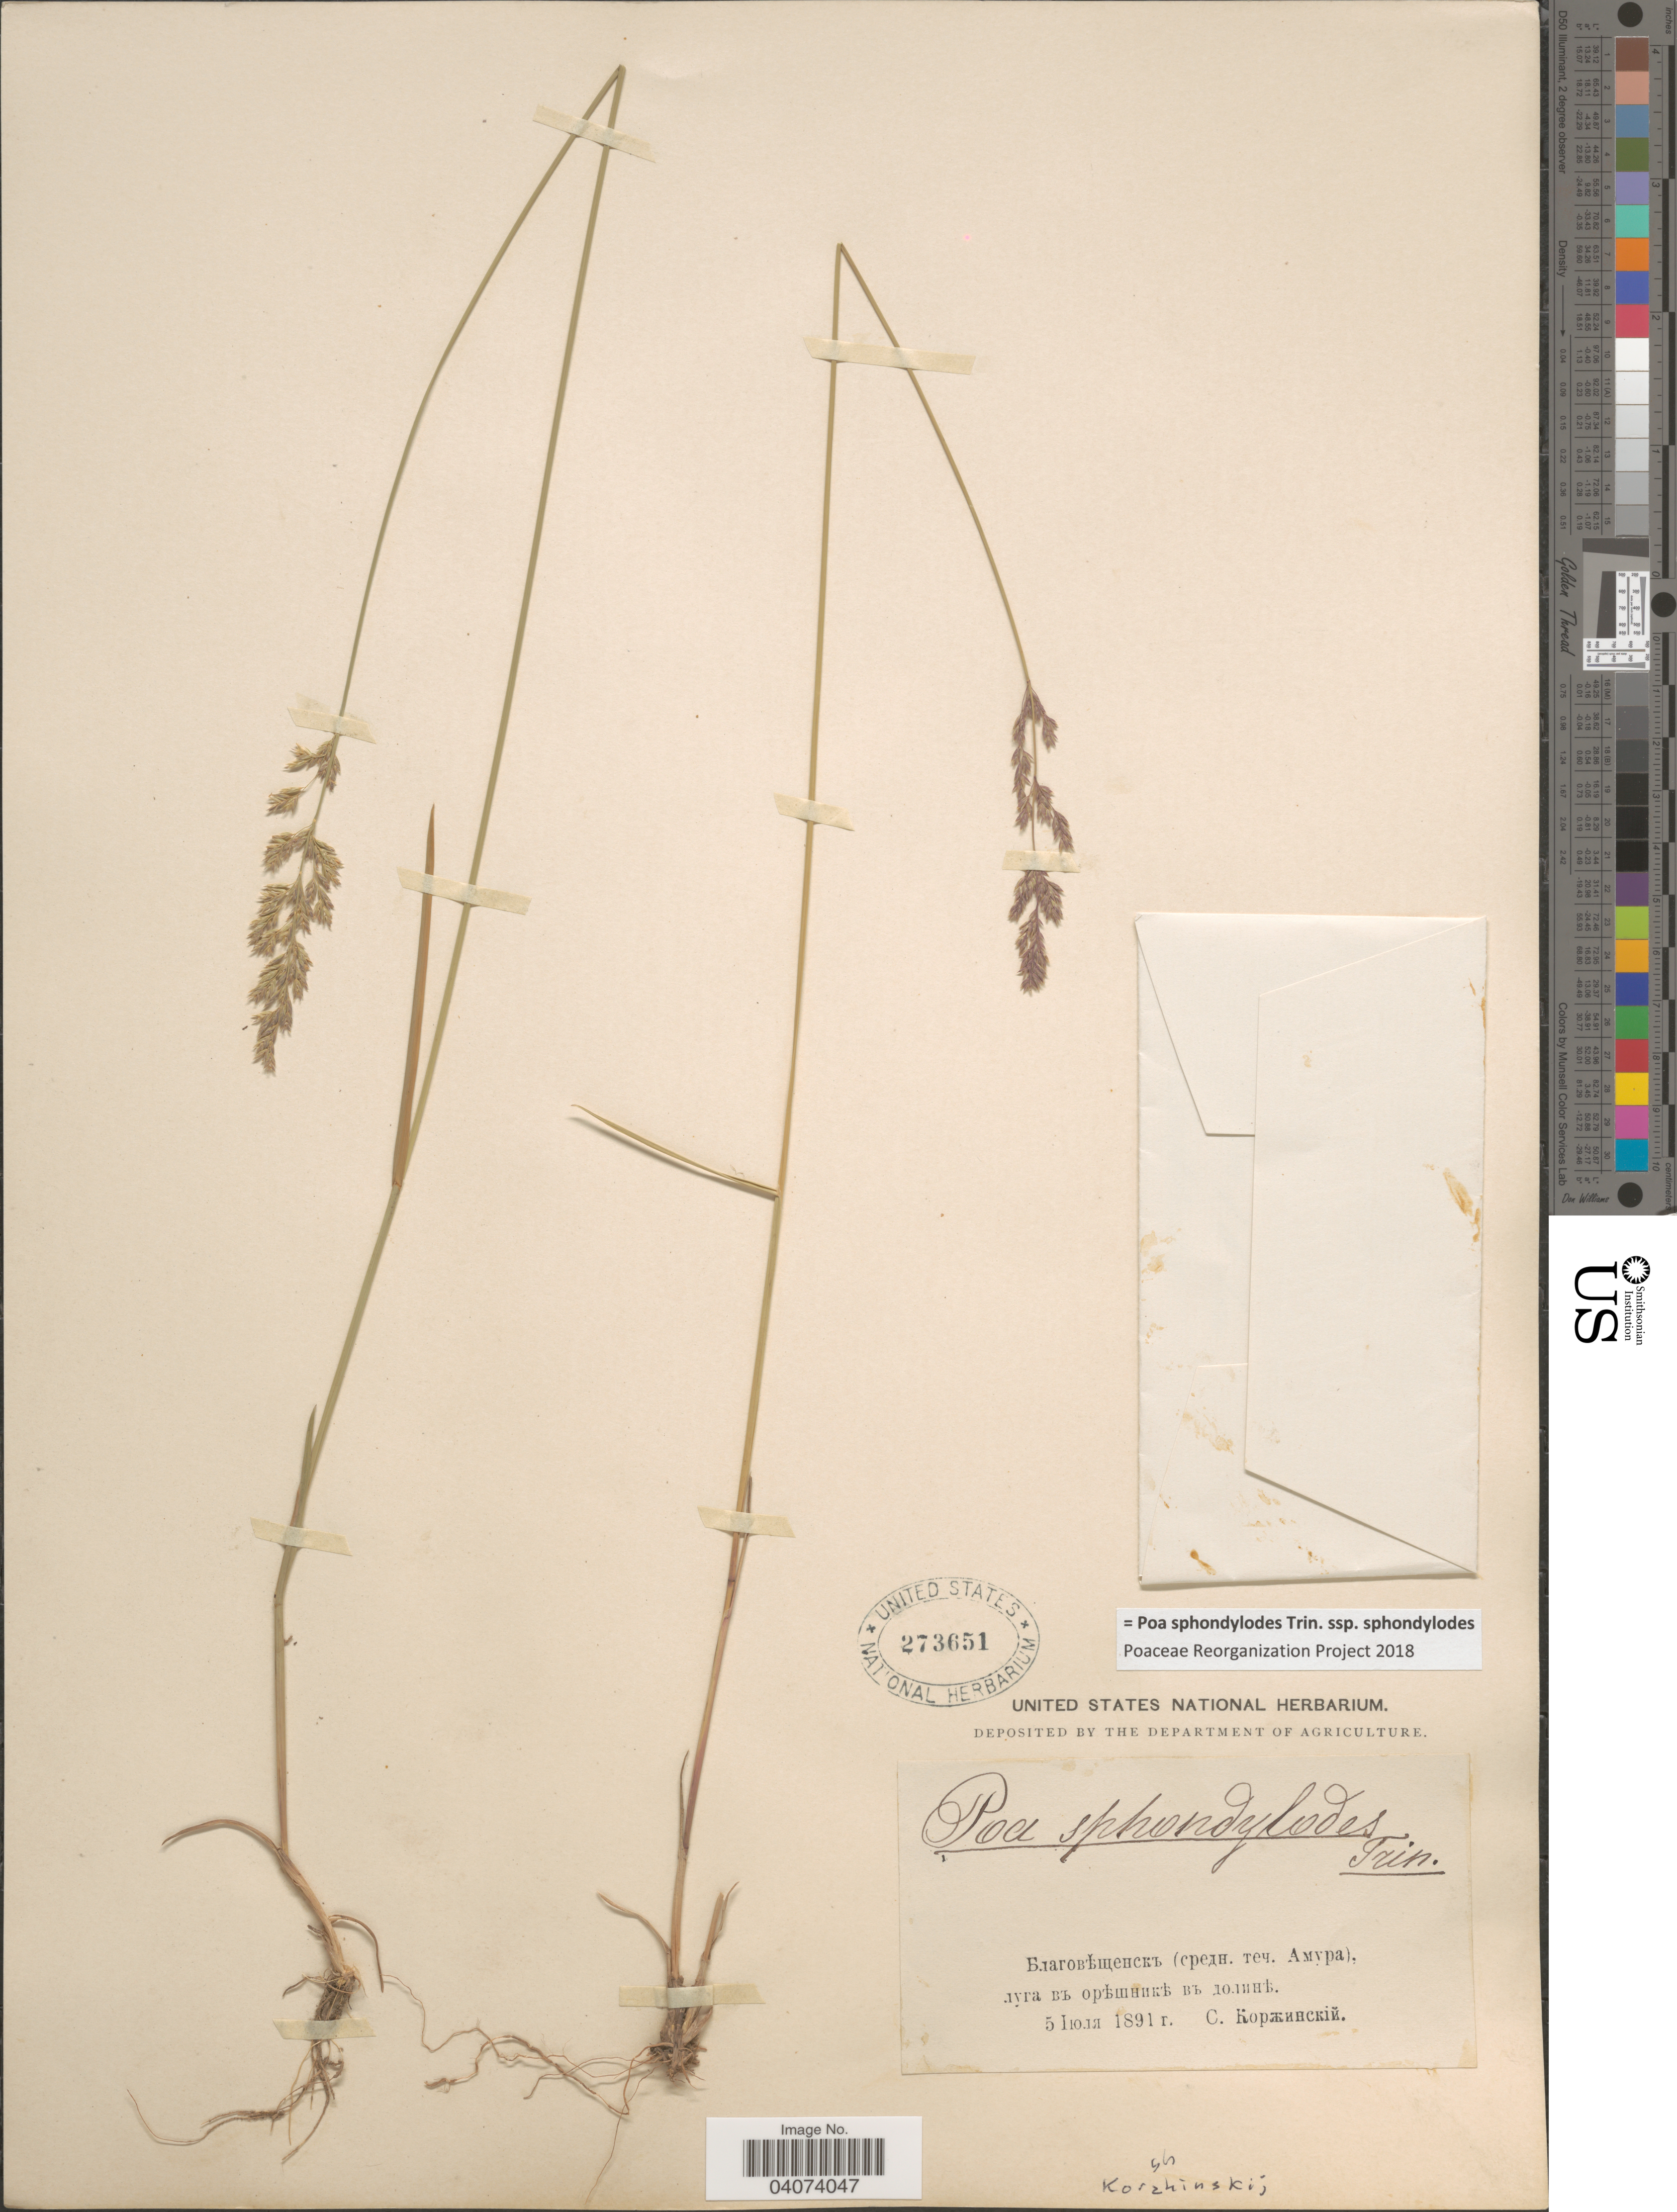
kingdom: Plantae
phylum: Tracheophyta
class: Liliopsida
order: Poales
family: Poaceae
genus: Poa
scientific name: Poa sphondylodes subsp. sphondylodes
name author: Trin.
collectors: S. Korzhinskiy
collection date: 1891-07-05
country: Russian Federation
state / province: Amur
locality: Blagoveshchensk, middle flow of river Amur.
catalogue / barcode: US 273651